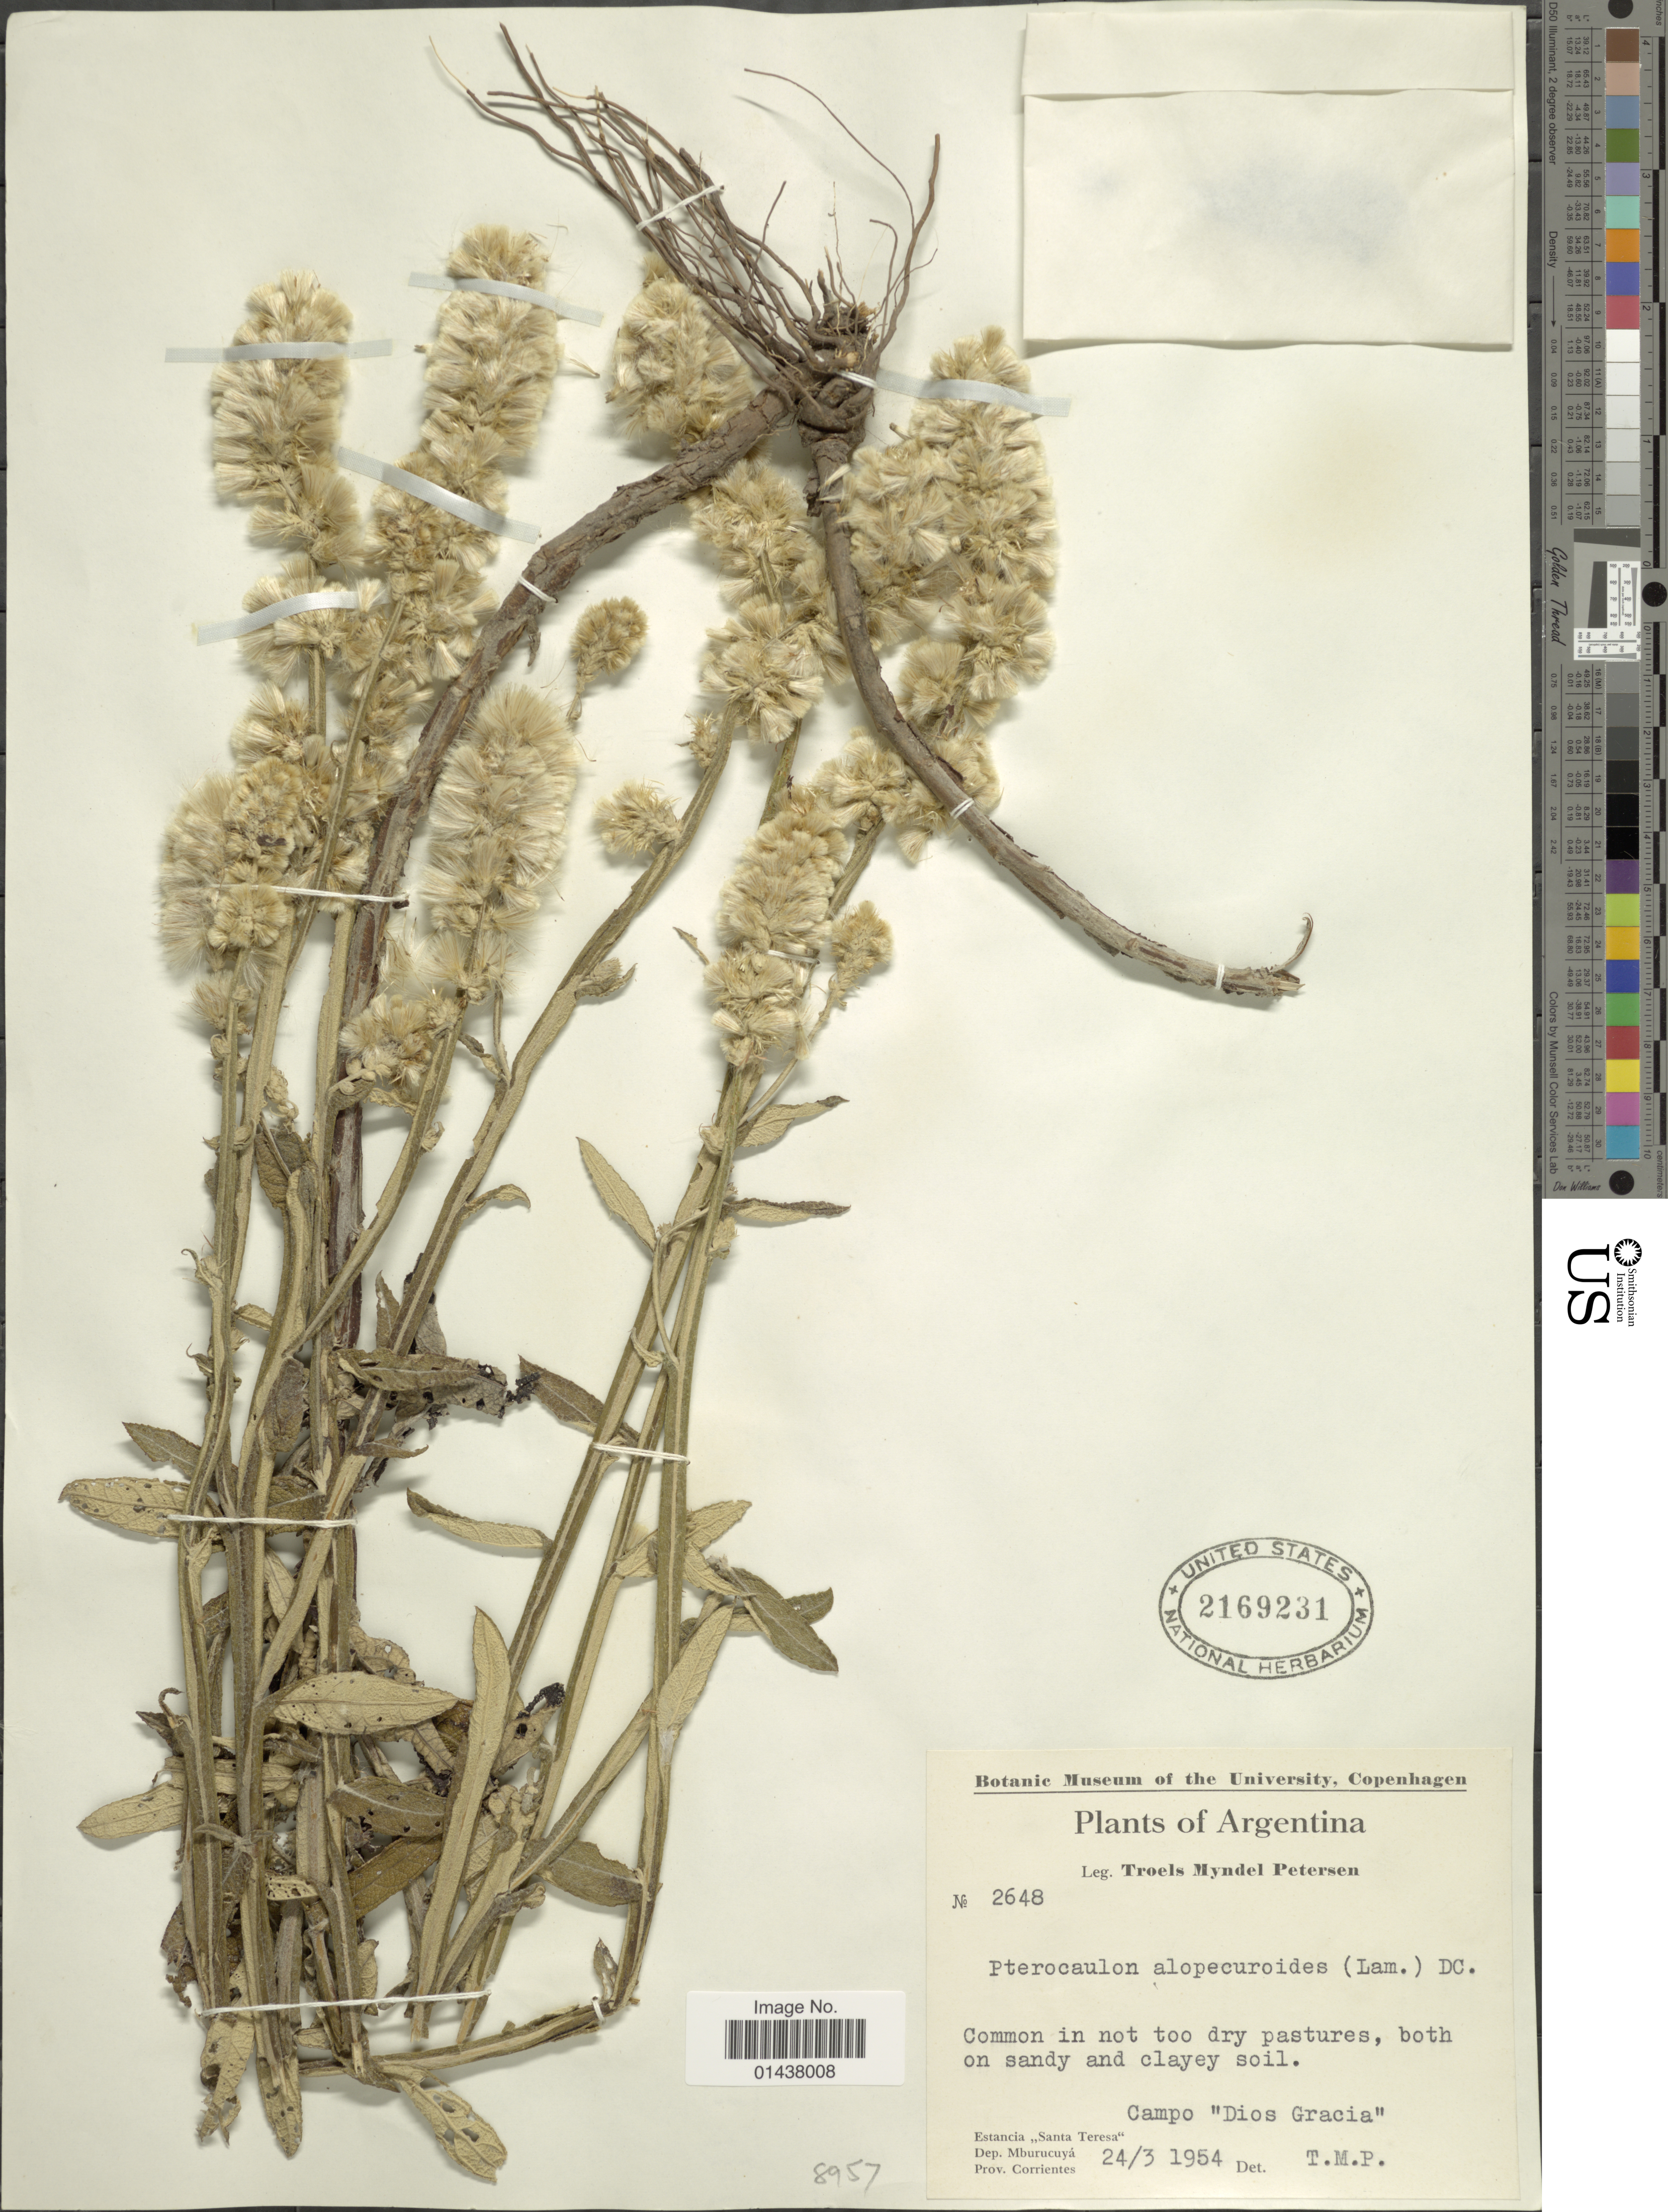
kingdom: Plantae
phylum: Tracheophyta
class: Magnoliopsida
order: Asterales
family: Asteraceae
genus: Pterocaulon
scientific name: Pterocaulon alopecuroides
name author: (Lam.) DC.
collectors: T. M. Petersen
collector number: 2648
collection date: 1954-03-24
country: Argentina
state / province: Corrientes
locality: Campo "Dios Gracia" , Estancia "Santa Teresa" Dep. Mburucuya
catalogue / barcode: US 2169231